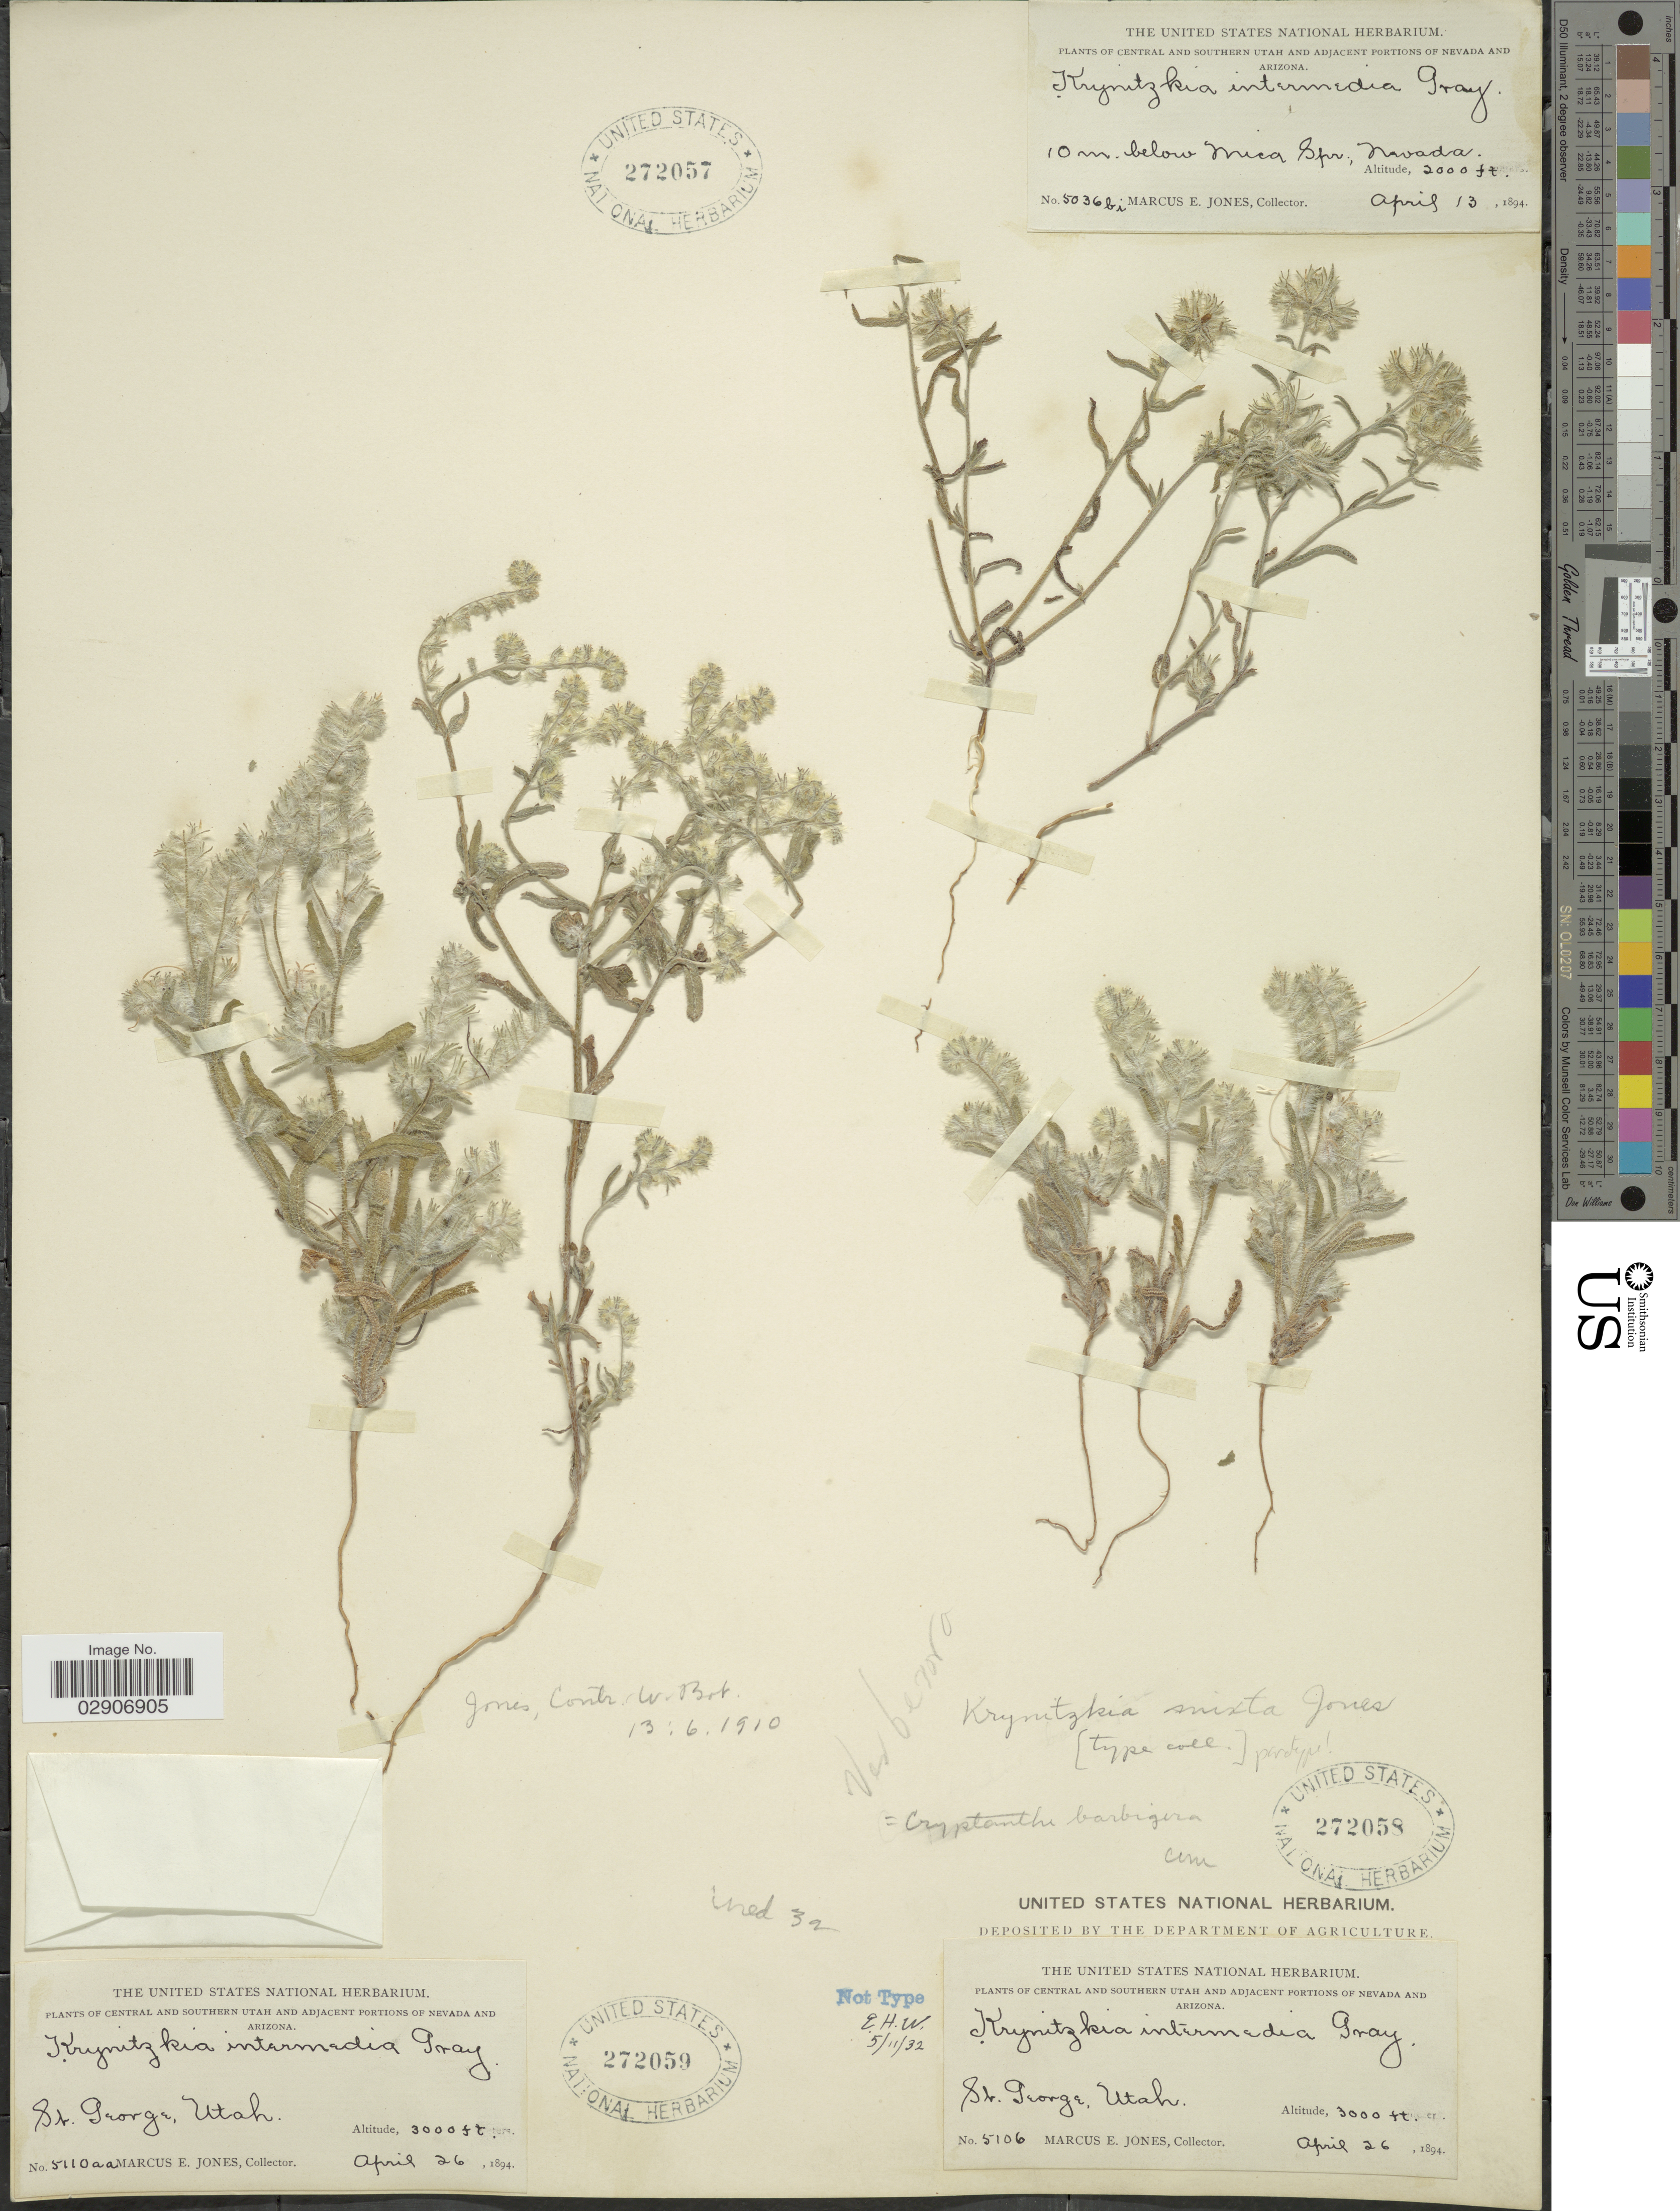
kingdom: Plantae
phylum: Tracheophyta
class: Magnoliopsida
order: Boraginales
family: Boraginaceae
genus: Cryptantha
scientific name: Cryptantha barbigera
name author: (A. Gray) Greene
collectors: M. E. Jones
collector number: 5110aa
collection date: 1894-04-26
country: United States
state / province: Utah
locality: Central and Southern Utah. St. George.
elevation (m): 914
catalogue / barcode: US 272059-3